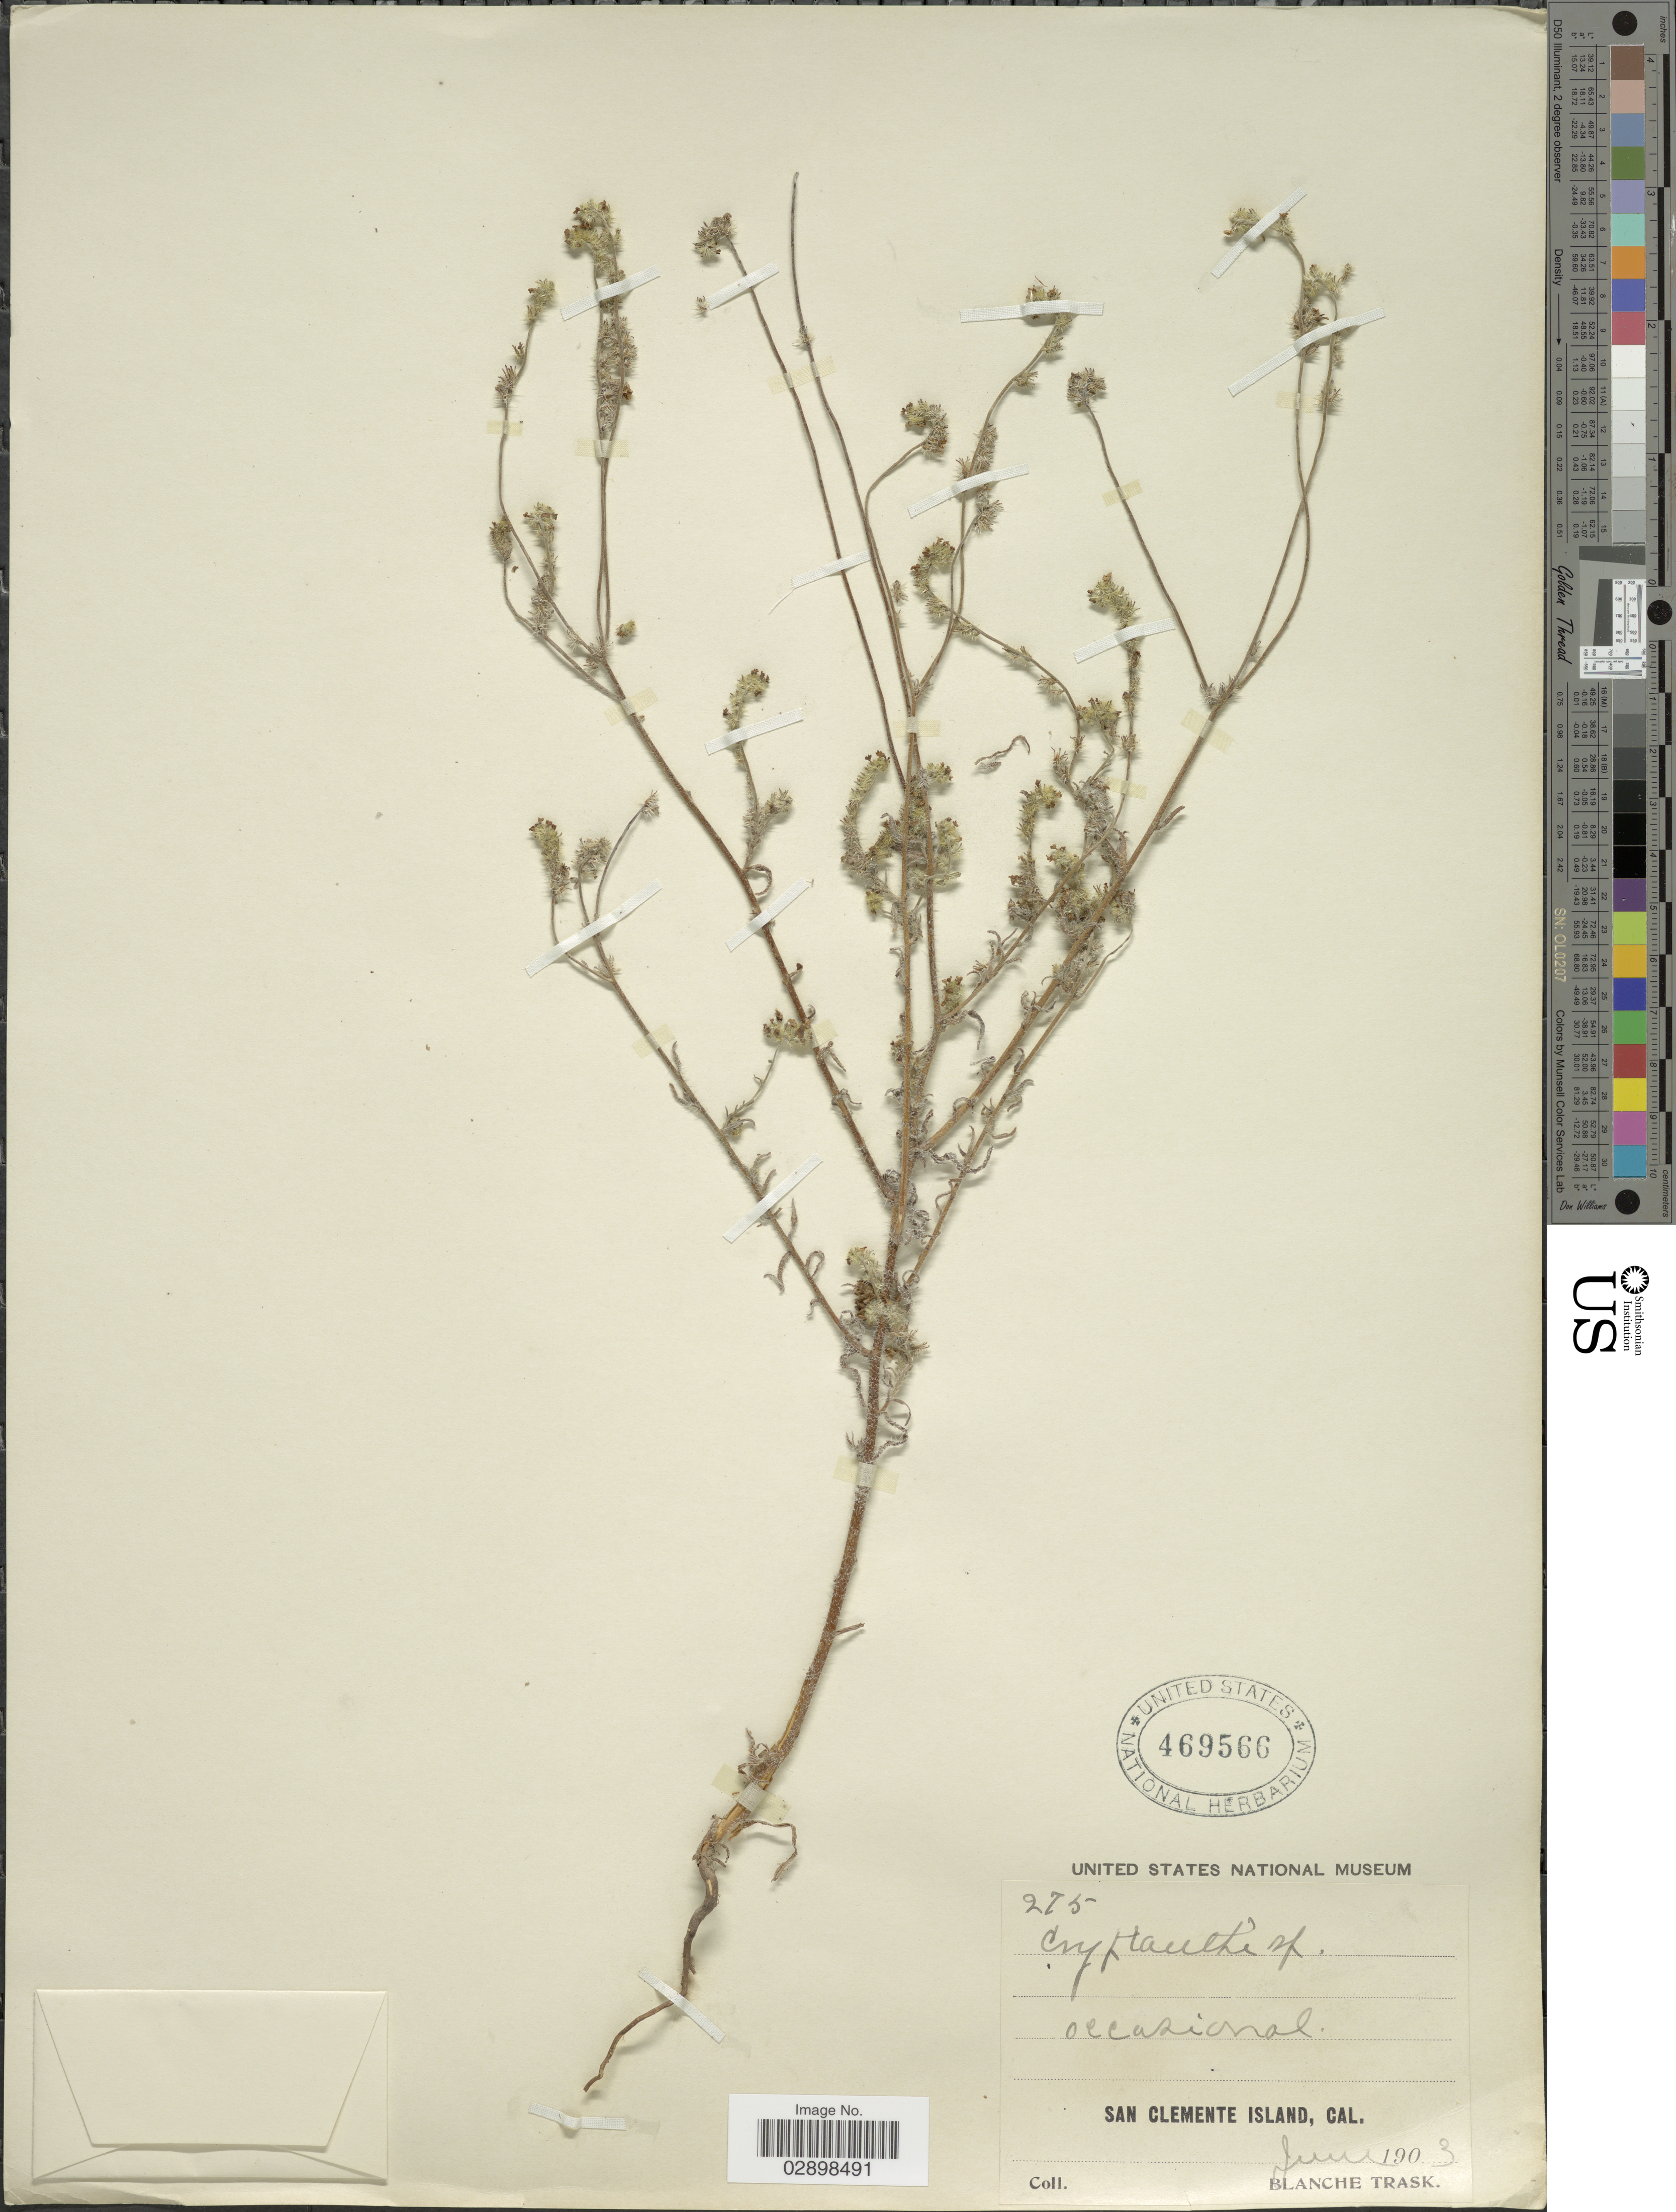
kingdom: Plantae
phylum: Tracheophyta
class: Magnoliopsida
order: Boraginales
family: Boraginaceae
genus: Cryptantha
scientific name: Cryptantha sp.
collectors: B. Trask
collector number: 275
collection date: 1903-06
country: United States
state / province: California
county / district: Los Angeles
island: San Clemente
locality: San Clemente Island, Cal.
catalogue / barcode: US 469566